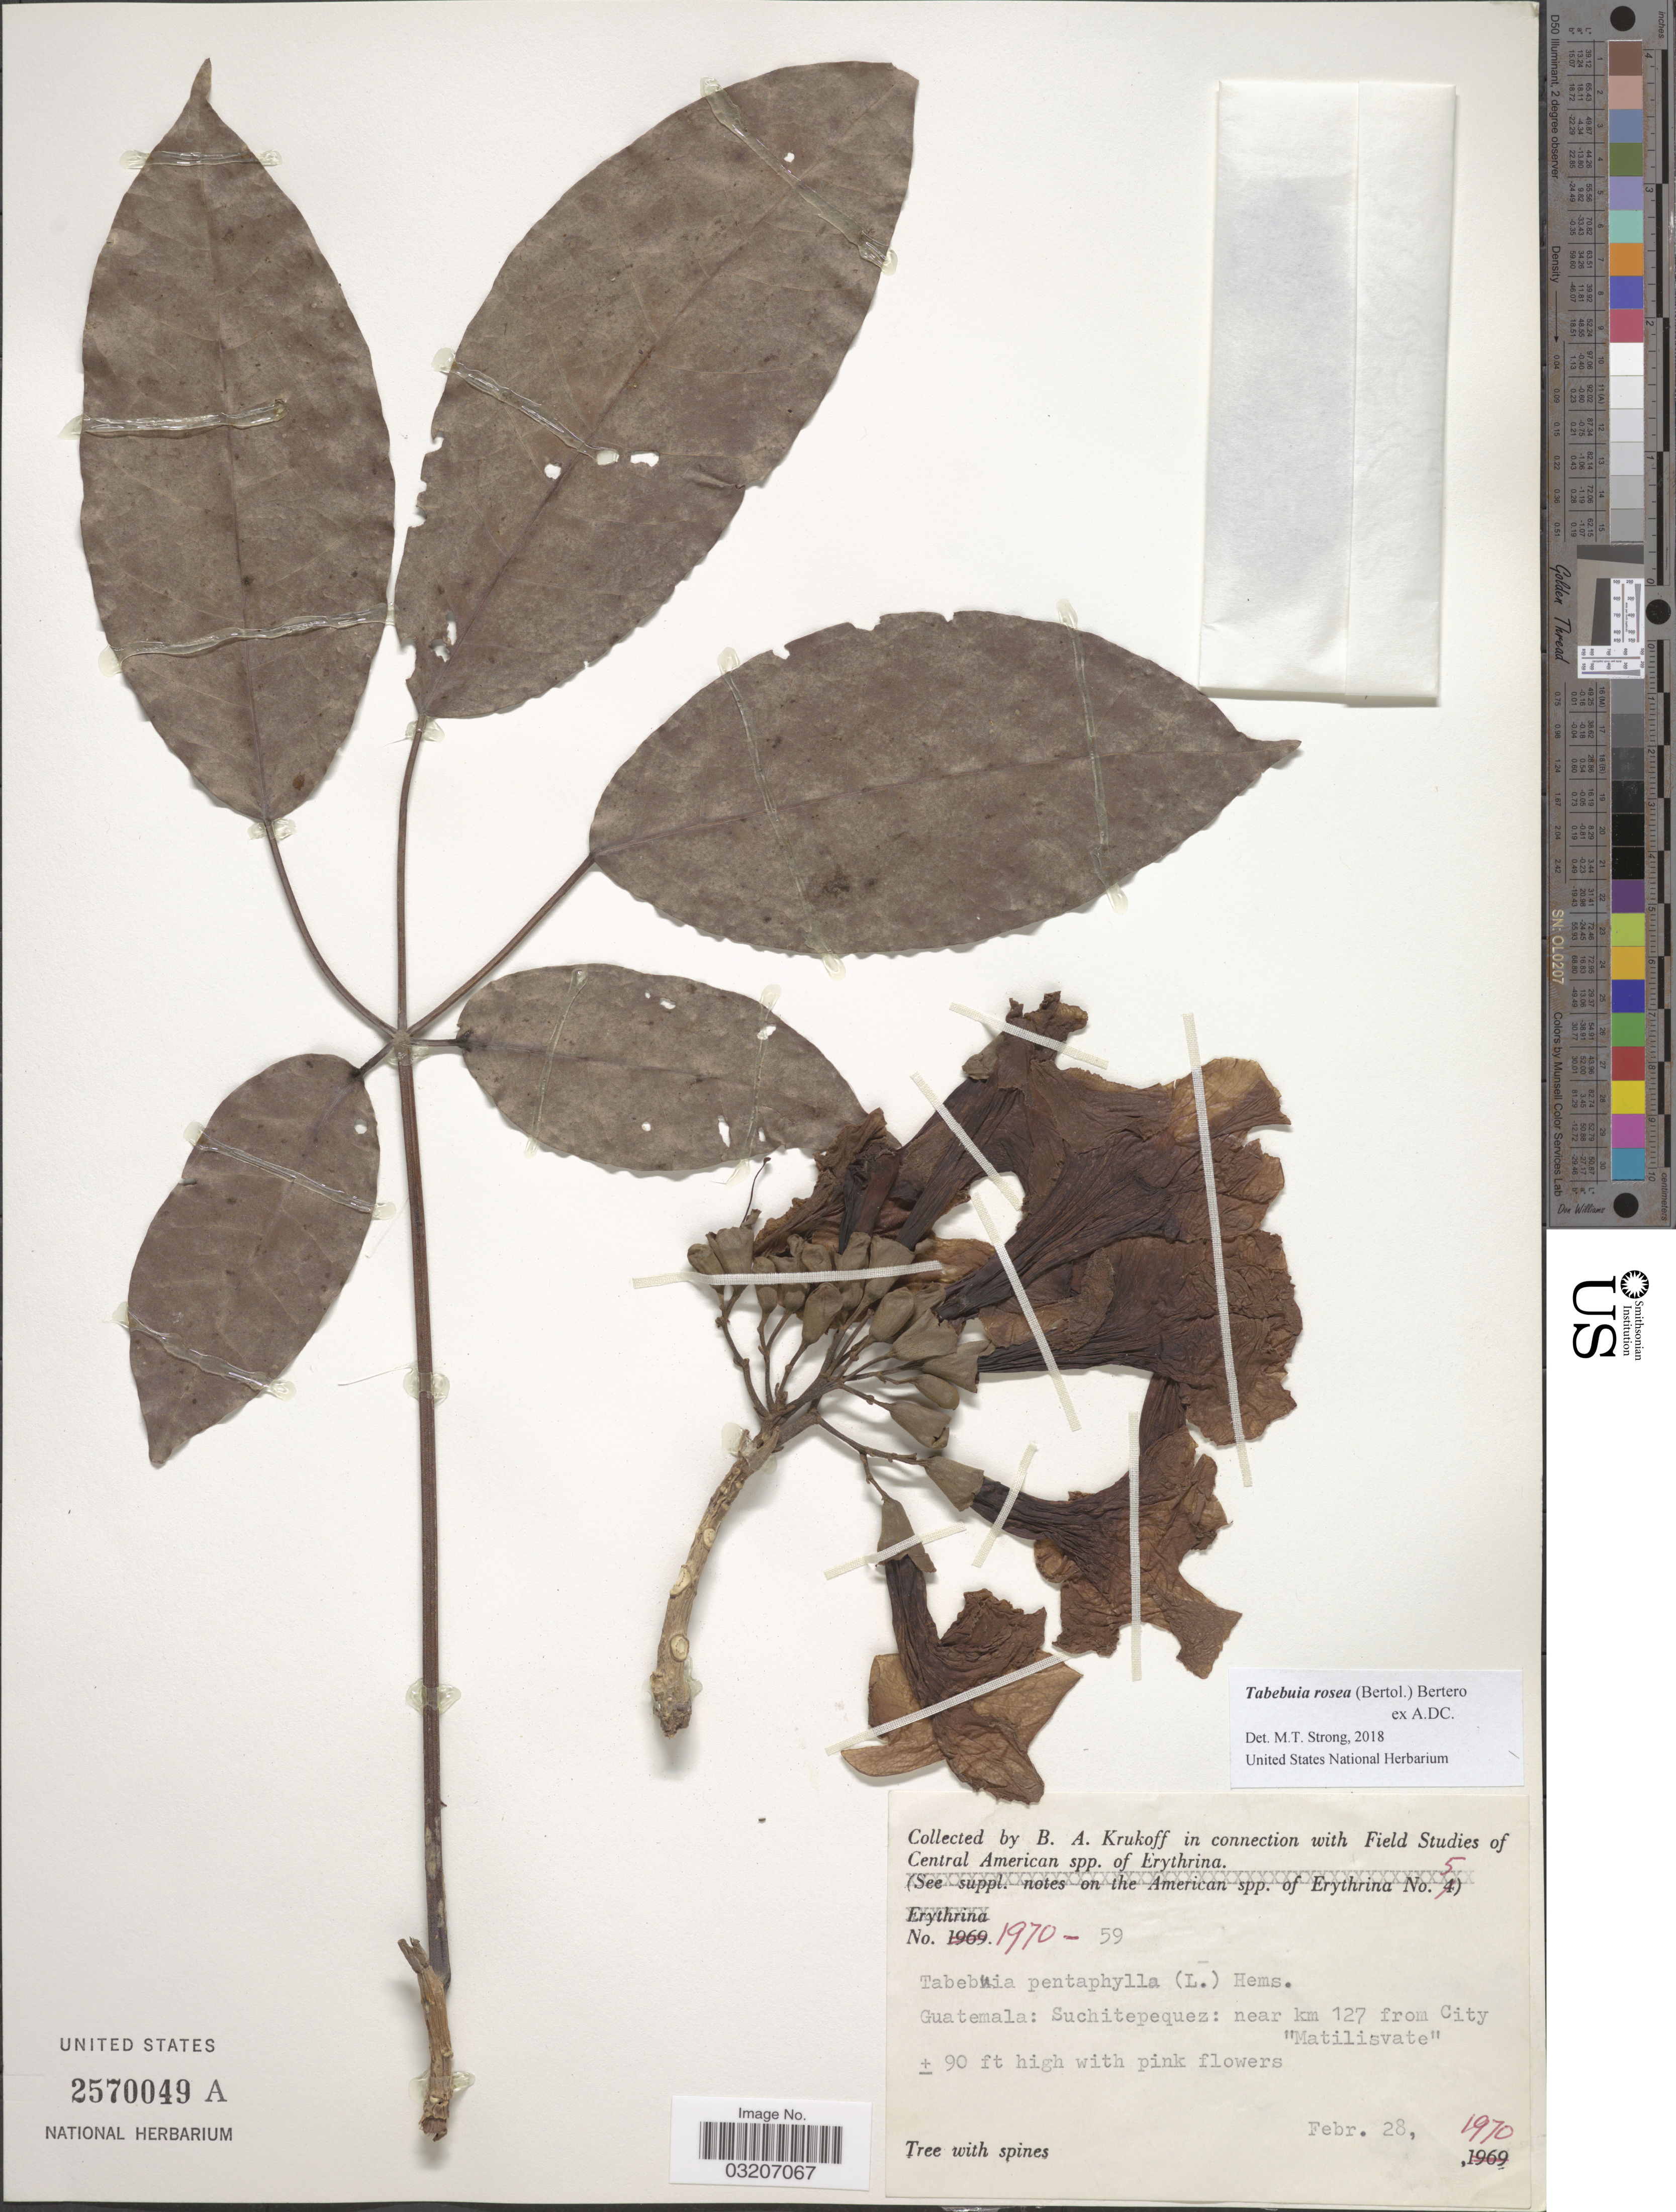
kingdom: Plantae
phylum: Tracheophyta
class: Magnoliopsida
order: Lamiales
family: Bignoniaceae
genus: Tabebuia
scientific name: Tabebuia rosea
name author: (Bertol.) DC.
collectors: B. A. Krukoff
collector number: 1970-59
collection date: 1970-02-28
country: Guatemala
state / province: Suchitepéquez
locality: Near km 127 from City "Matilisvate".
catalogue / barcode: US 2570049A